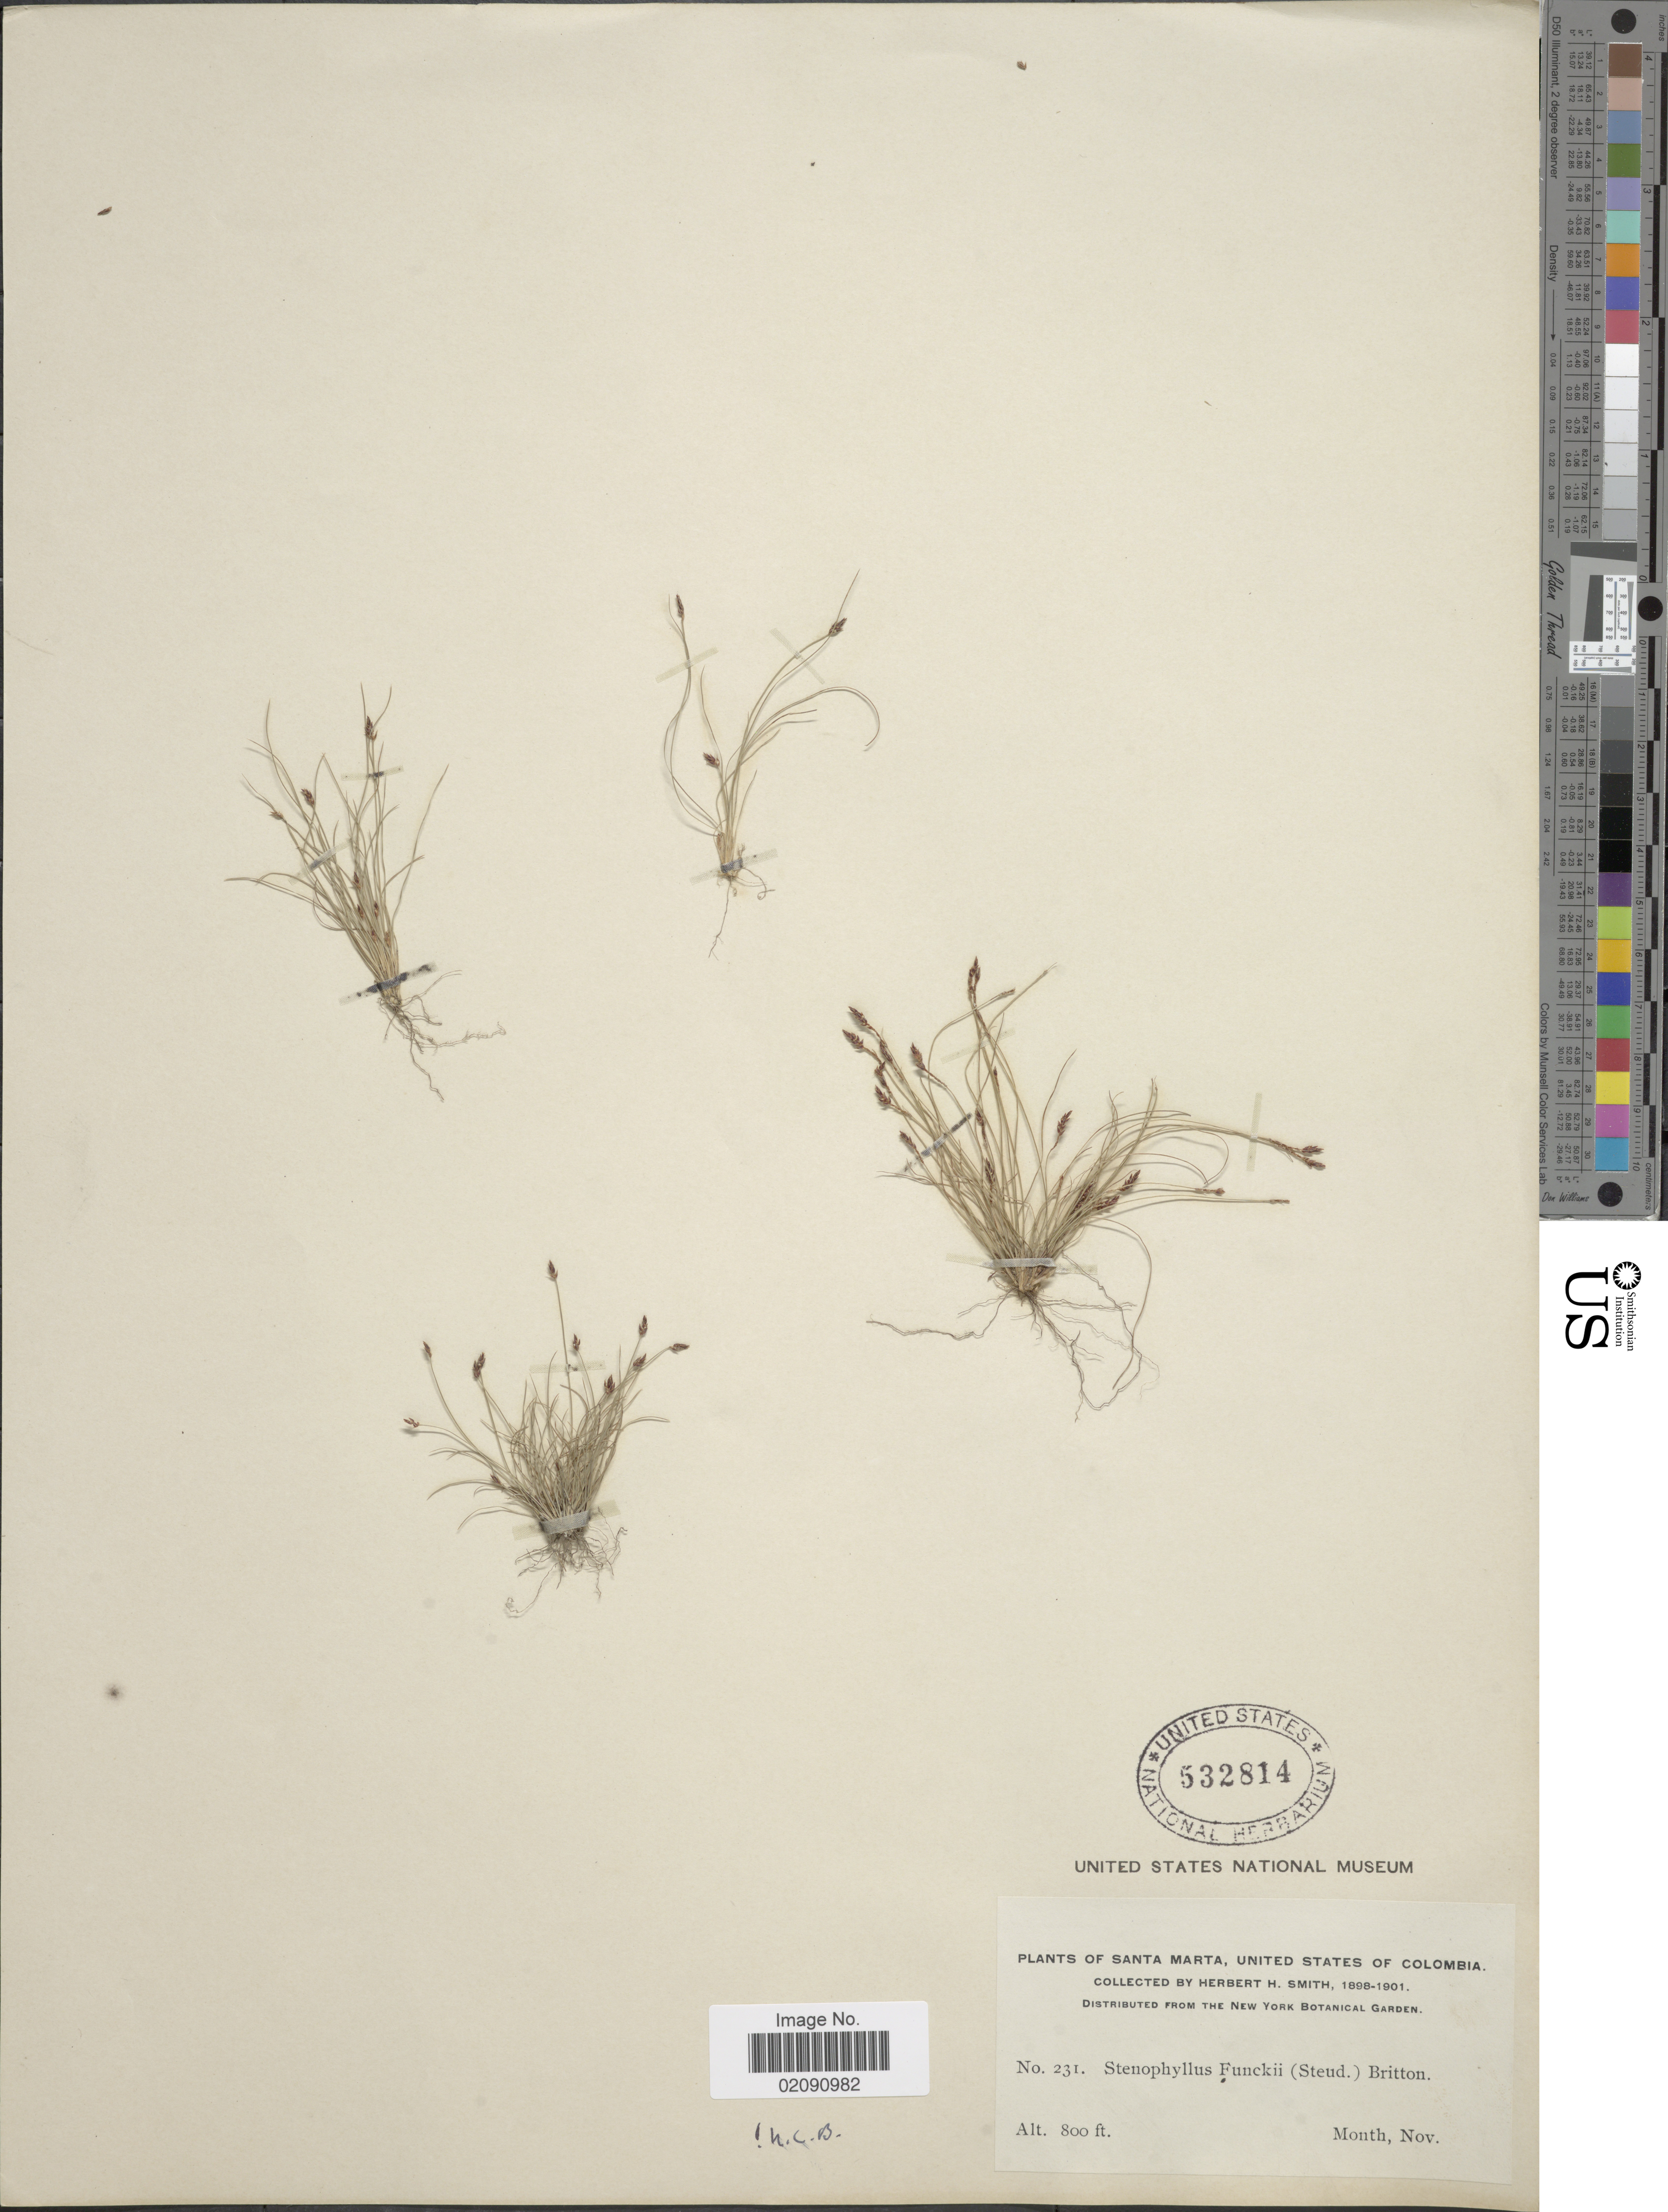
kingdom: Plantae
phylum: Tracheophyta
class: Liliopsida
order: Poales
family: Cyperaceae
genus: Bulbostylis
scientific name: Bulbostylis funckii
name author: (Steud.) C.B. Clarke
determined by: Maciel-Silva, J. F.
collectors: Herbert H. Smith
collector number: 231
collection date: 1898-11/1901-11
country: Colombia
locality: Santa Marta.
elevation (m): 244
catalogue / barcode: US 532814